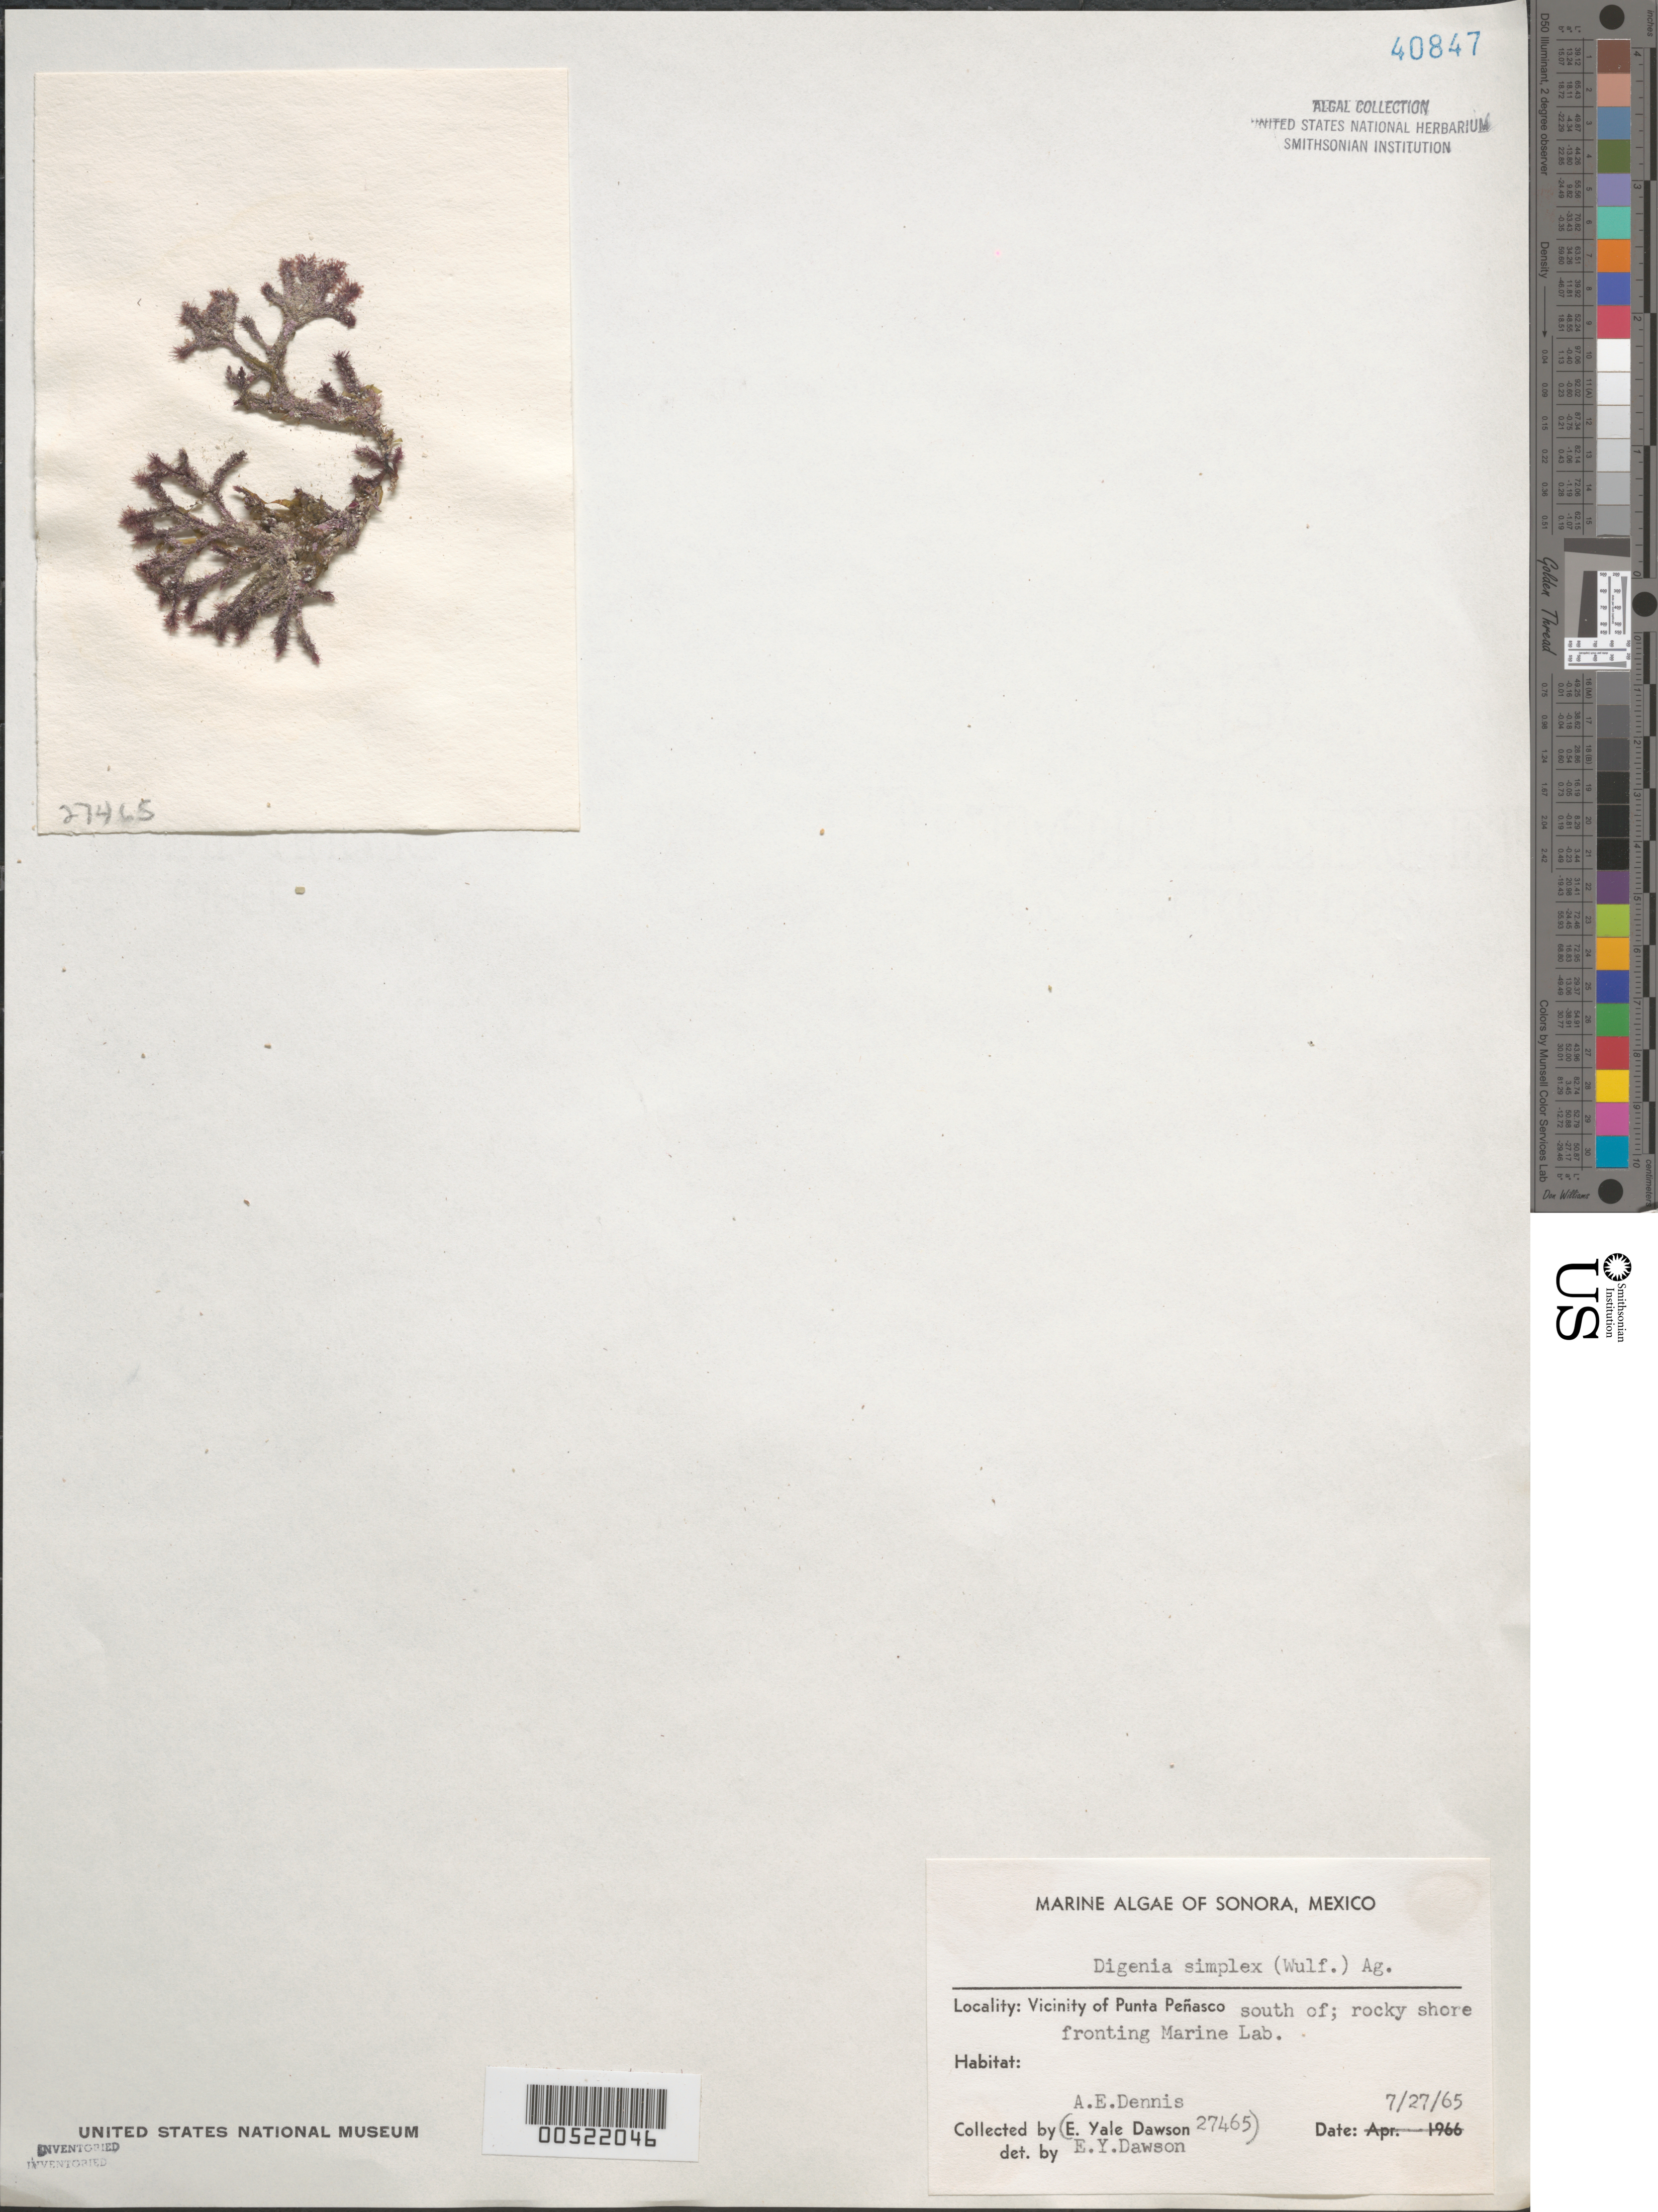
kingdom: Plantae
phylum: Rhodophyta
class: Florideophyceae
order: Ceramiales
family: Rhodomelaceae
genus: Digenea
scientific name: Digenea simplex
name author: (Wulfen) C. Agardh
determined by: Dawson, E. Y.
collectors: A. Dennis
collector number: EYD 27465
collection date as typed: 27 Jul 1965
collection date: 1965-07-27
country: Mexico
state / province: Sonora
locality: Marine laboratory shore, south of Punta Penasco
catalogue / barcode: US 40847